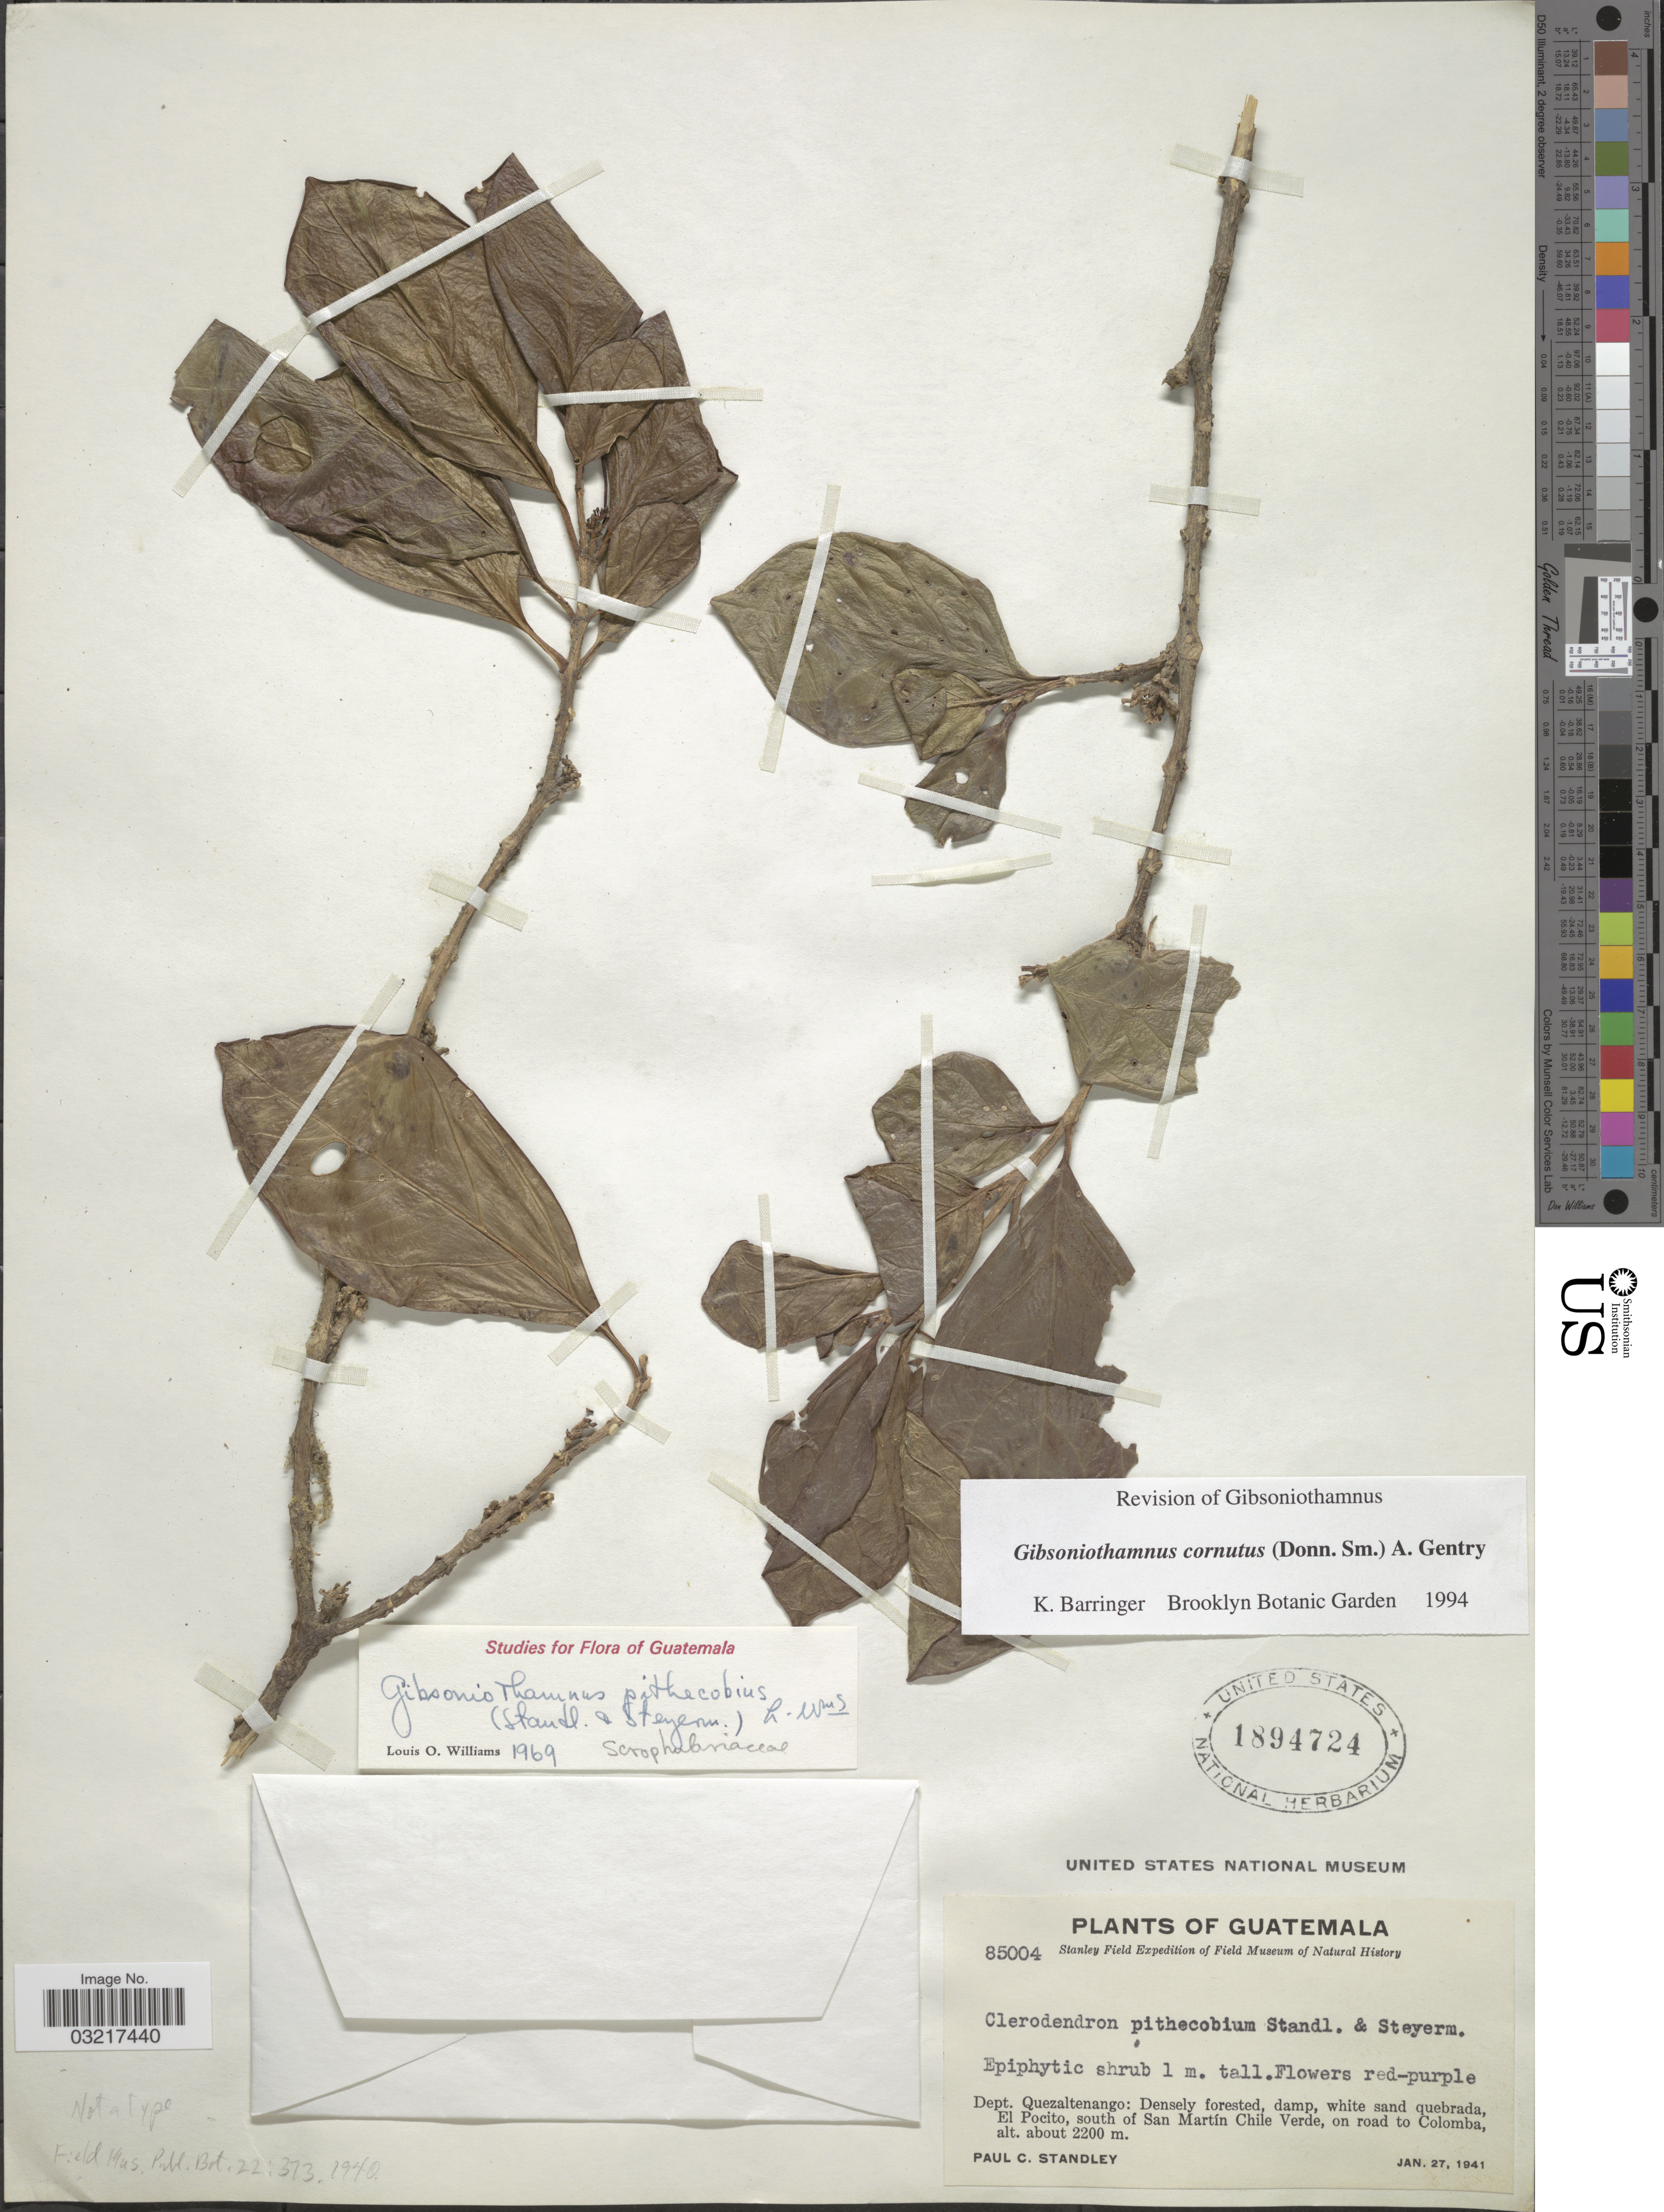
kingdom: Plantae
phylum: Tracheophyta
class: Magnoliopsida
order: Lamiales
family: Schlegeliaceae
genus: Gibsoniothamnus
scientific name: Gibsoniothamnus cornutus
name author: (Donn. Sm.) A.H. Gentry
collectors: P. C. Standley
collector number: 85004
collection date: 1941-01-27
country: Guatemala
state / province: Quetzaltenango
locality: Dept. Quezaltenango: Densely forested, damp, white sand quebrada, El Pocito, south of San Martín Chile Verde, on road to Colomba.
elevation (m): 2200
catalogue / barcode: US 1894724